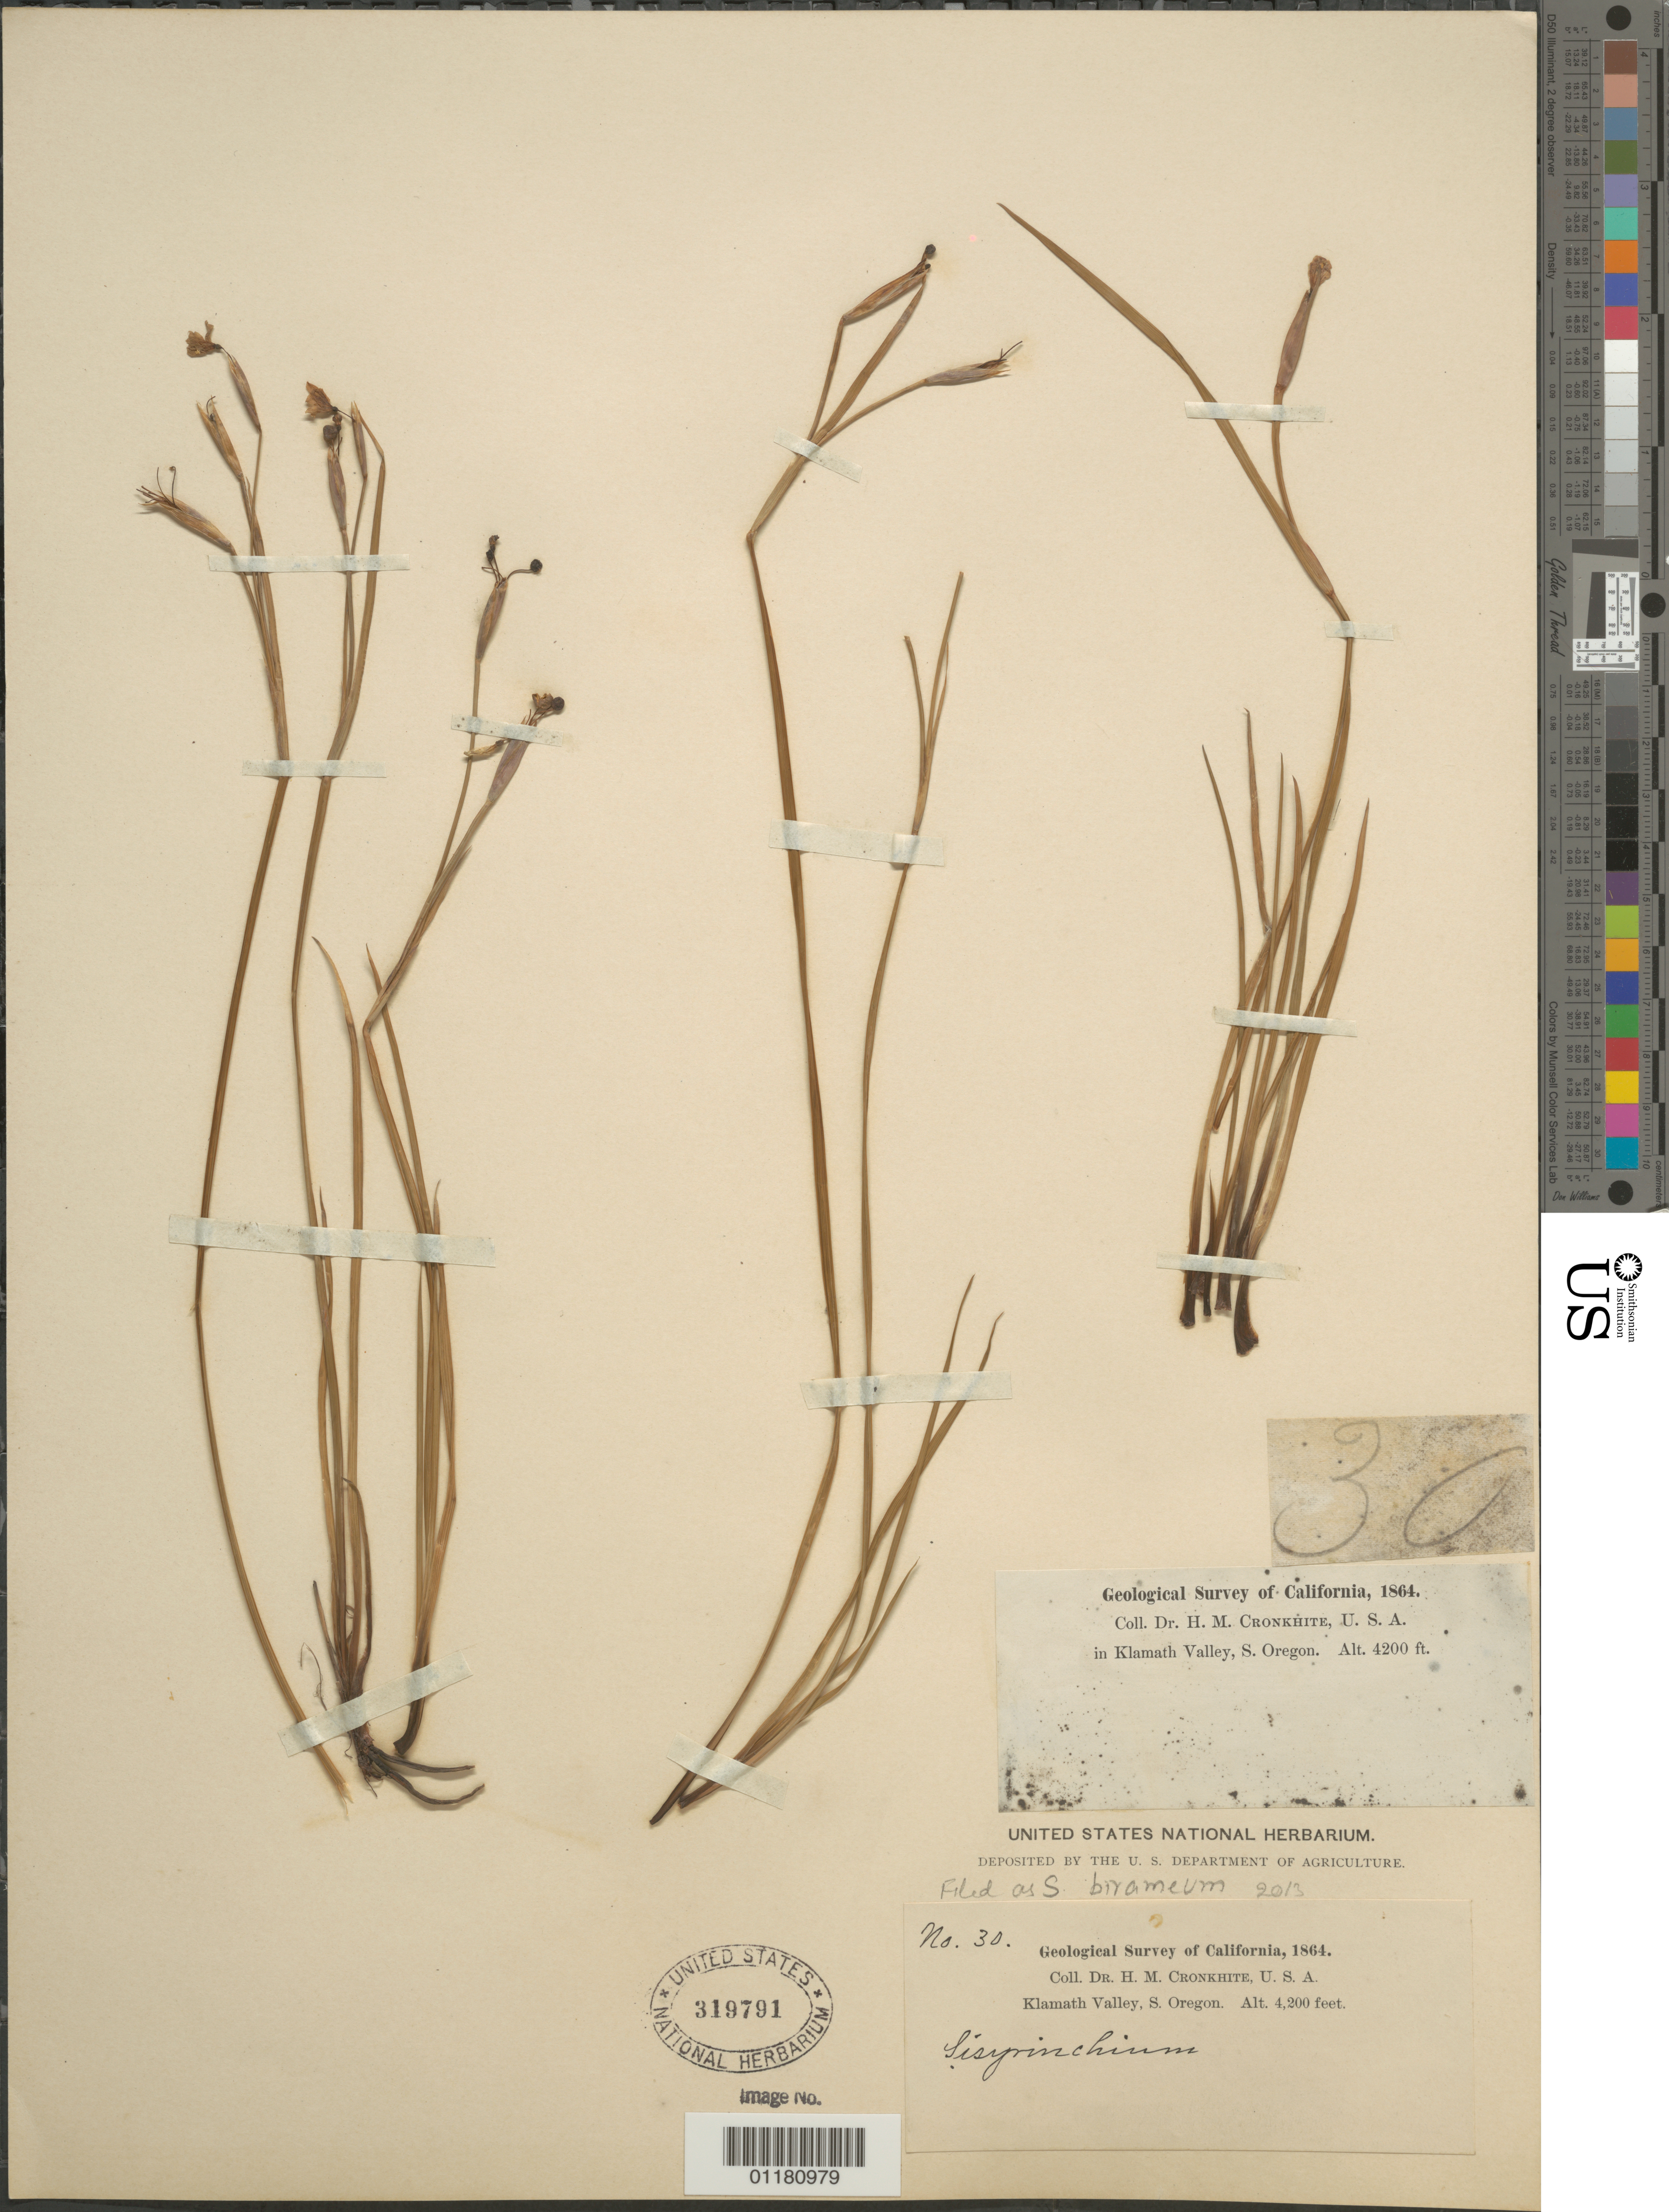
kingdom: Plantae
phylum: Tracheophyta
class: Liliopsida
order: Asparagales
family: Iridaceae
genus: Sisyrinchium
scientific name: Sisyrinchium birameum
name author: Piper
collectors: H. M. Cronkhite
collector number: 30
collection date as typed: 1864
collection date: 1864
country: United States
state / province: Oregon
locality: Klamath Valley, S. Oregon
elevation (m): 1280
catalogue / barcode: US 319791